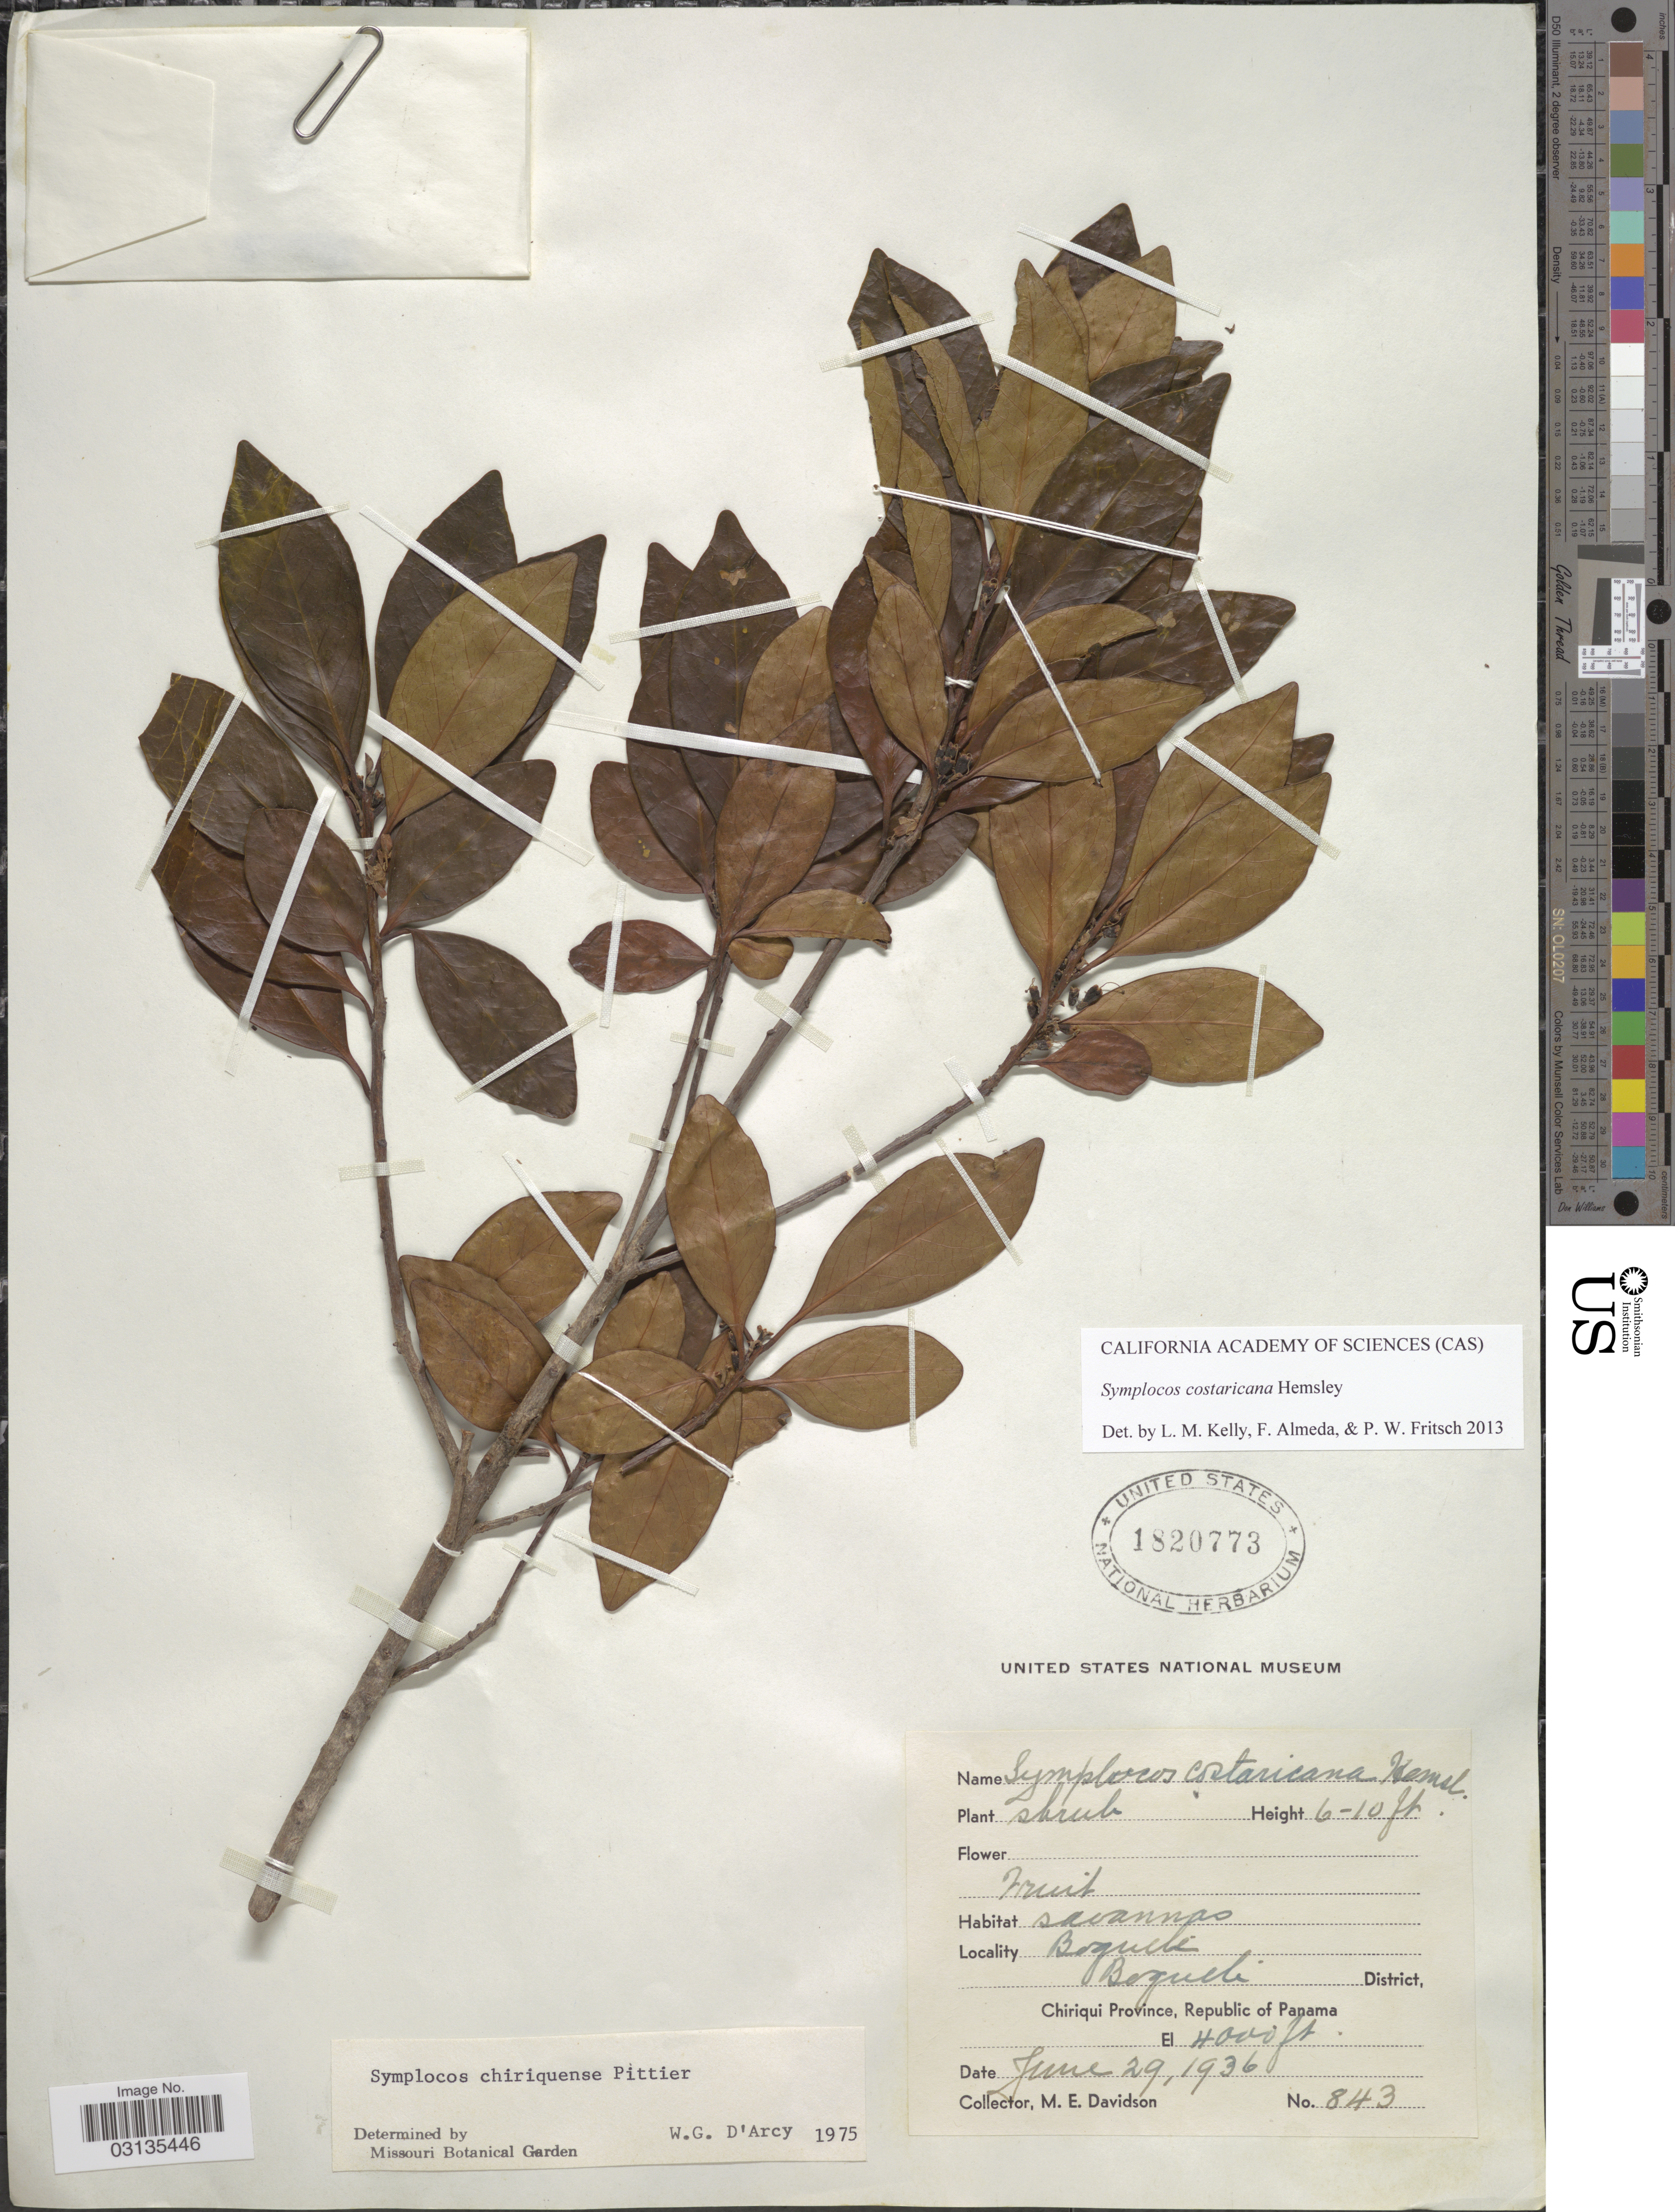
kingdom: Plantae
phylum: Tracheophyta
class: Magnoliopsida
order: Ericales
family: Symplocaceae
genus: Symplocos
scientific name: Symplocos costaricana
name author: Hemsl.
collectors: M. E. Davidson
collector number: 843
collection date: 1936-06-29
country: Panama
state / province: Chiriqui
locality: Boquete. Boquete District, Republic of Panama.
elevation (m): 1219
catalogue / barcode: US 1820773